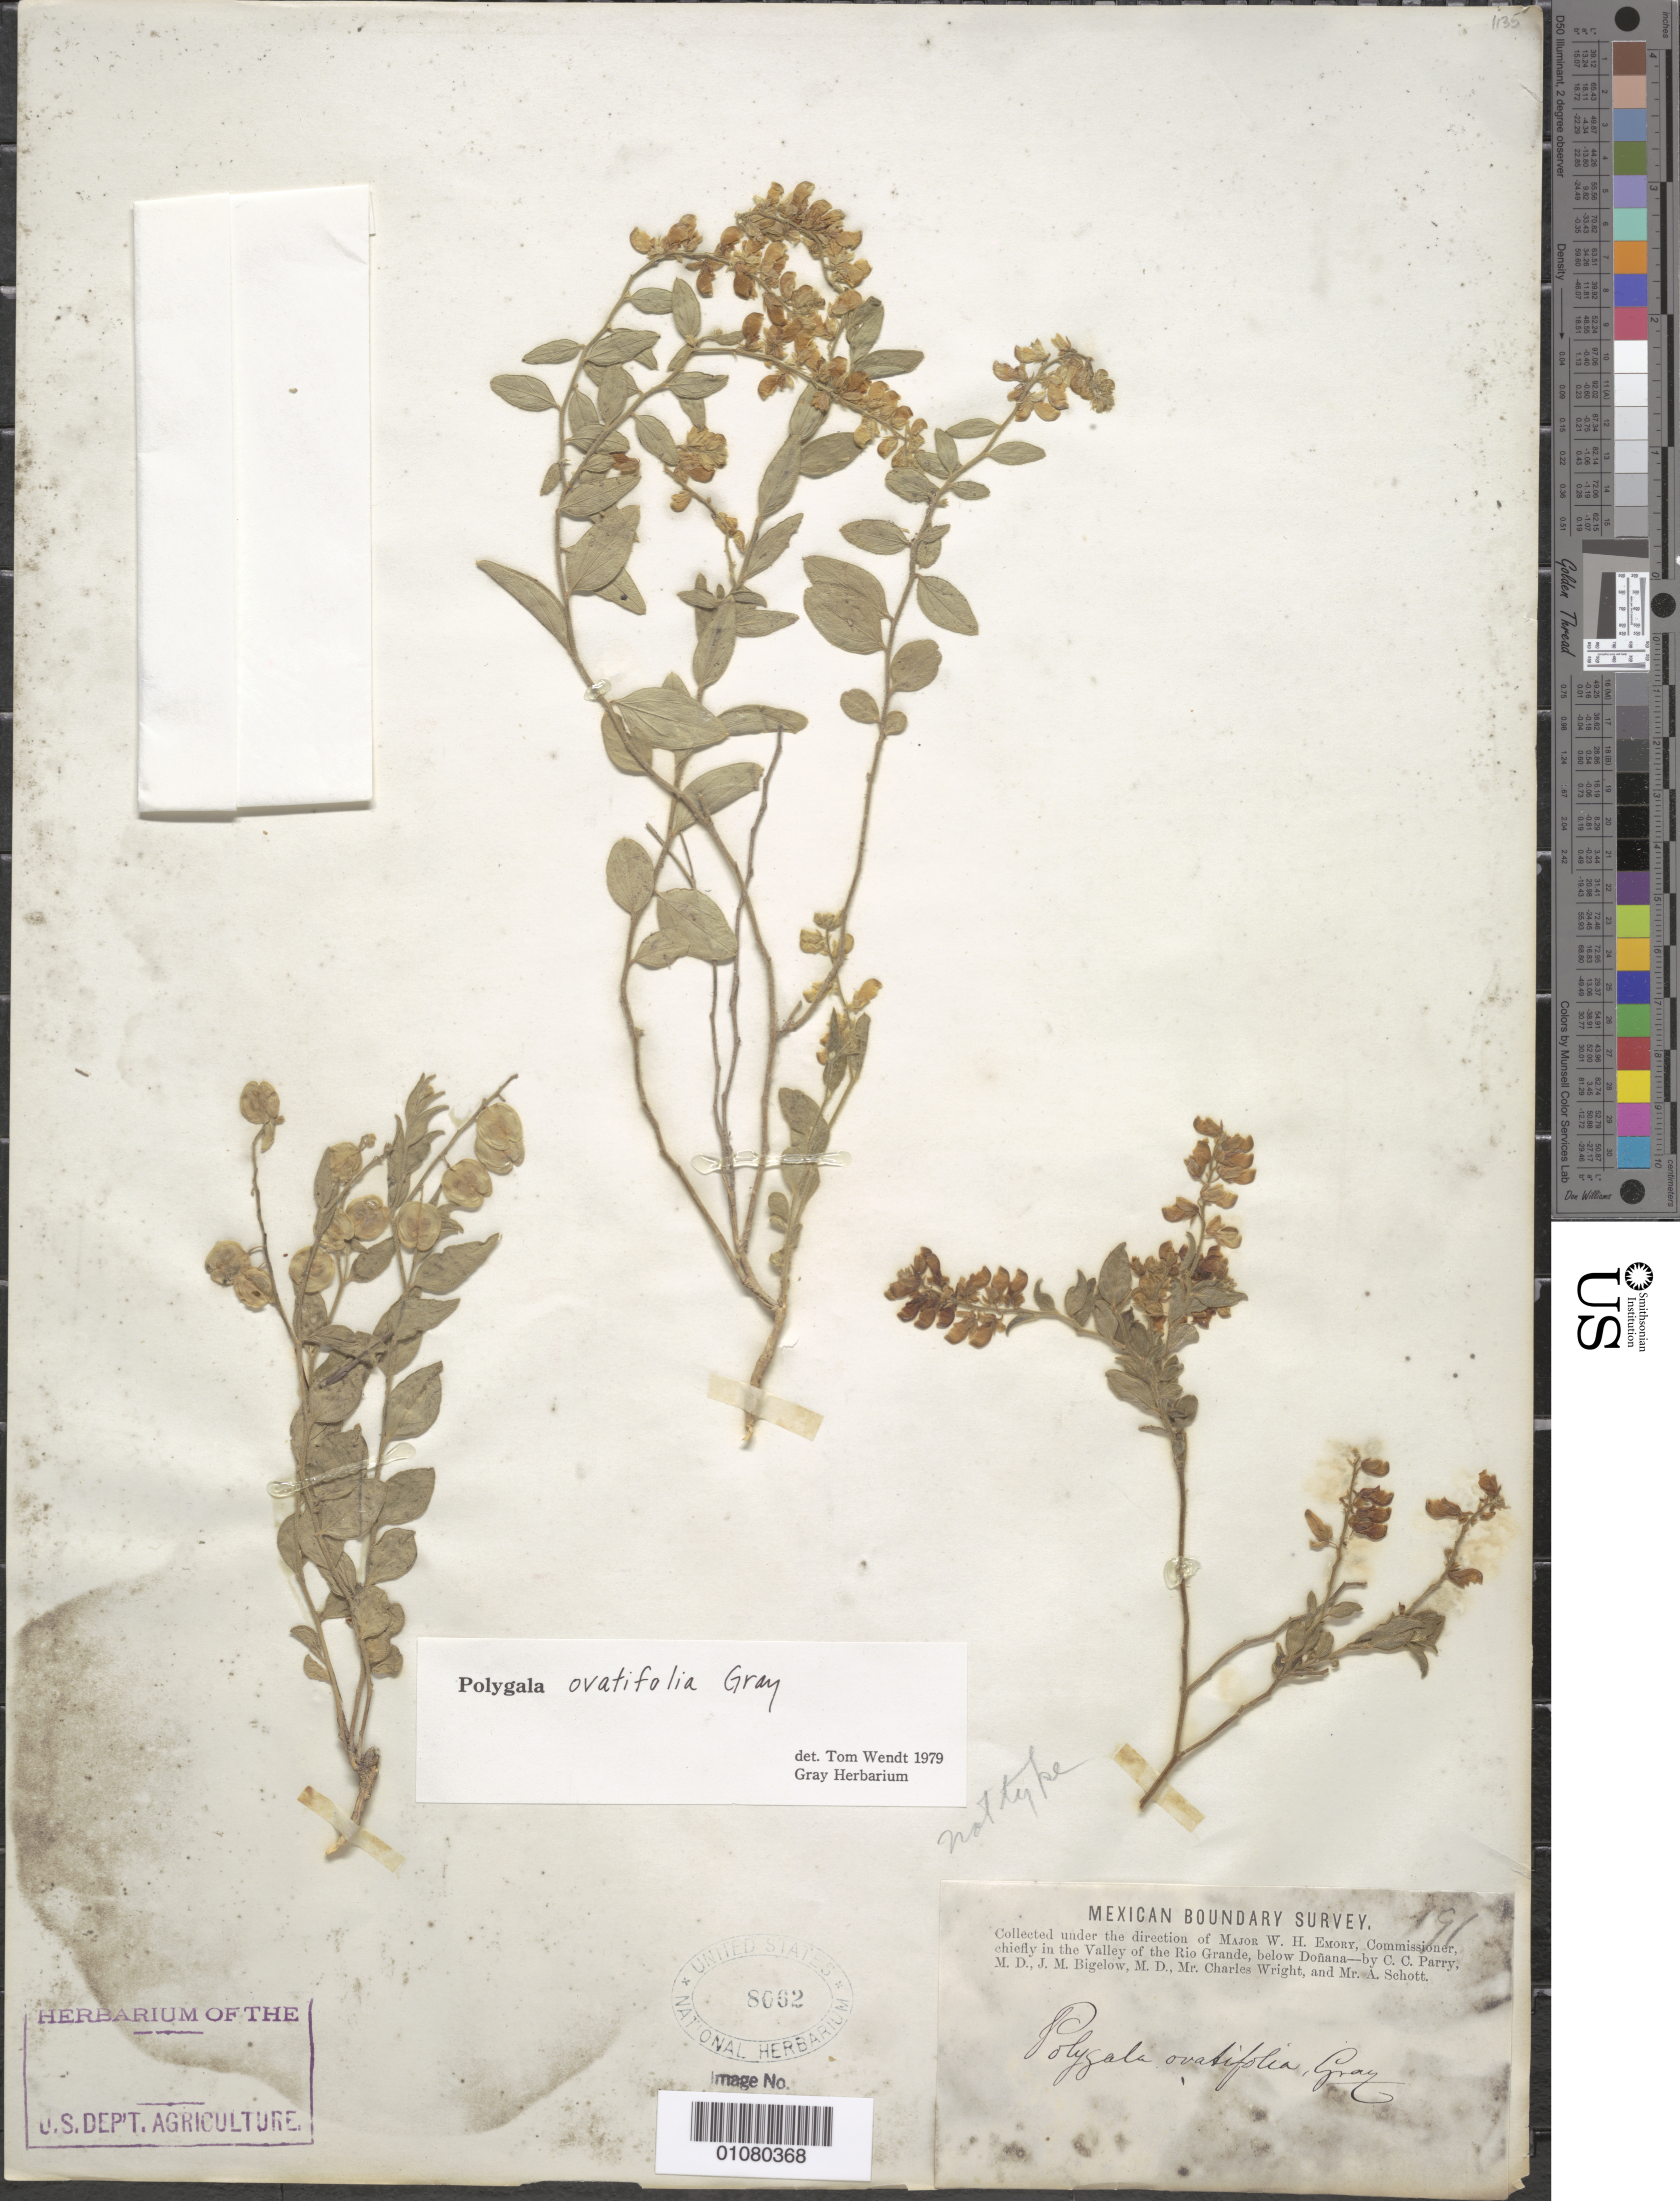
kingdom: Plantae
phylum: Tracheophyta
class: Magnoliopsida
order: Fabales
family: Polygalaceae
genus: Hebecarpa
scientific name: Hebecarpa ovatifolia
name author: (A. Gray) J.R. Abbott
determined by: Strong, Mark T., (BOT), Smithsonian Institution - National Museum of Natural History (UNITED STATES)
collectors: C. C. Parry, J. M. Bigelow, C. Wright & A. C. V. Schott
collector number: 191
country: Mexico / United States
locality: Valley of the Rio Grande, below Donana.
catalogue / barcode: US 8062